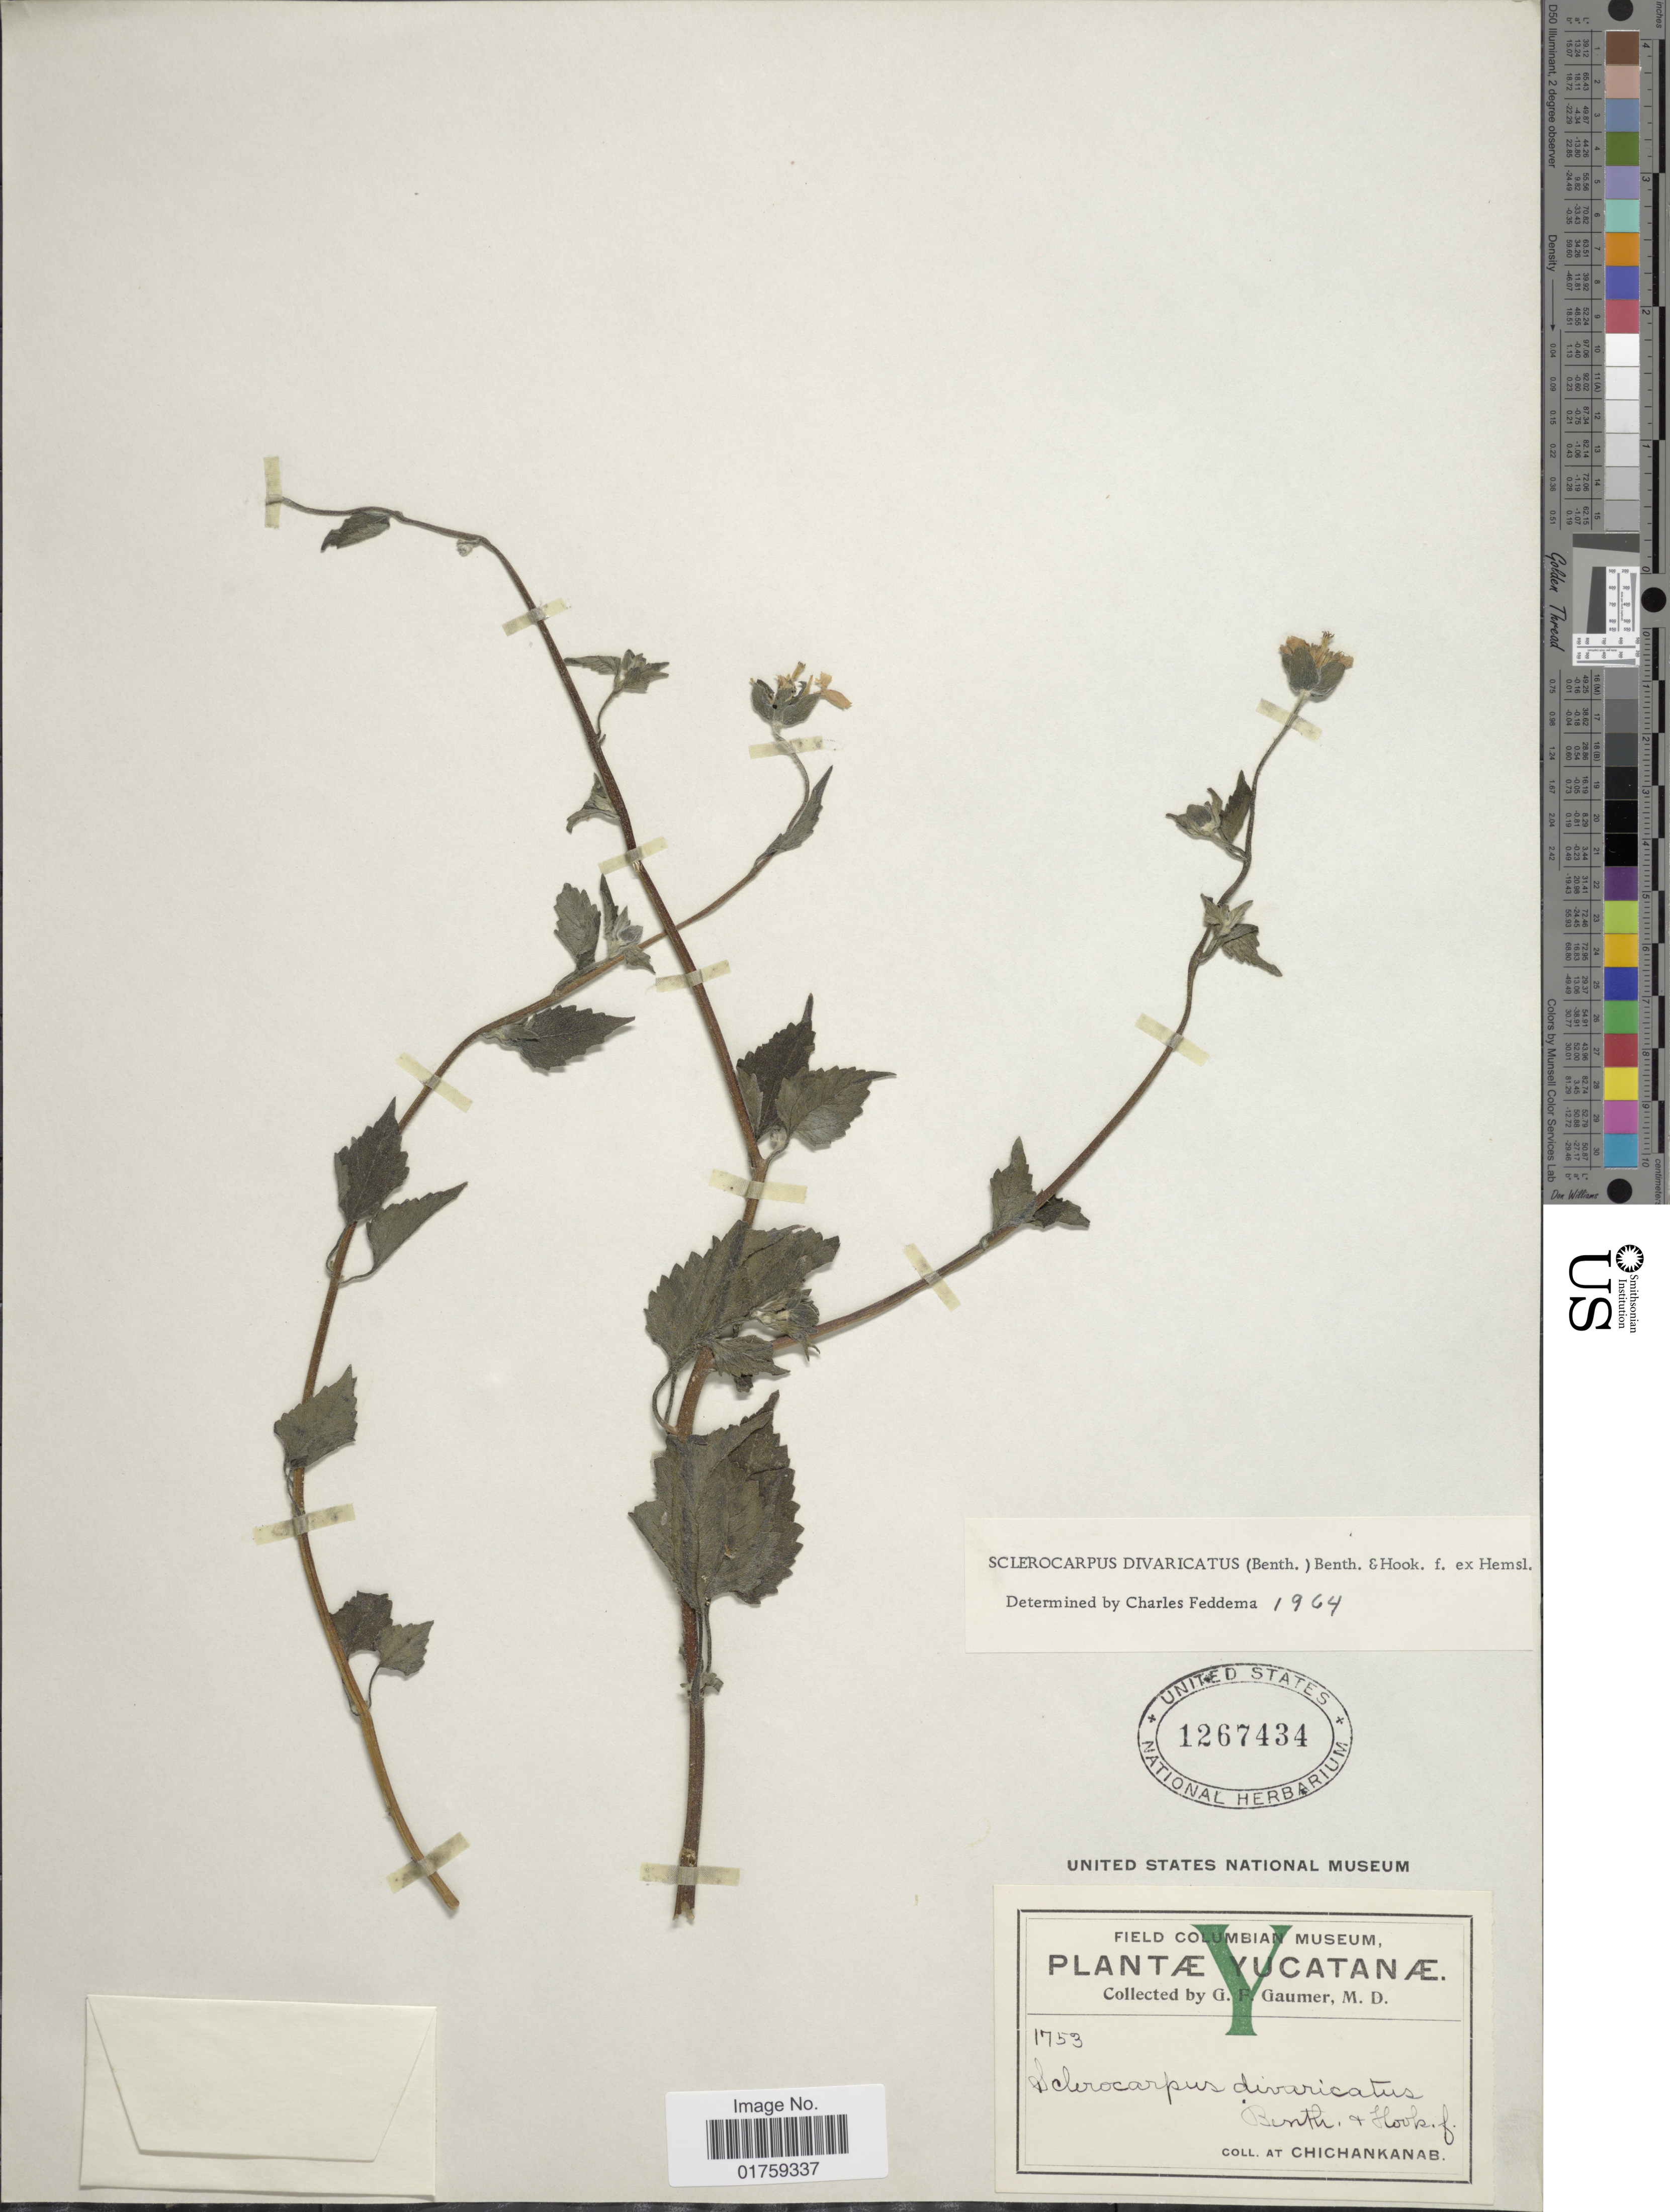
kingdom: Plantae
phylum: Tracheophyta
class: Magnoliopsida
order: Asterales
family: Asteraceae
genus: Sclerocarpus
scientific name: Sclerocarpus divaricatus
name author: (Benth.) Benth. & Hook. f. ex Hemsl.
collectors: G. F. Gaumer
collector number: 1753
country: Mexico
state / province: Yucatán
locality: Yucatánæ, At Chichankanab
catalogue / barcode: US 1267434